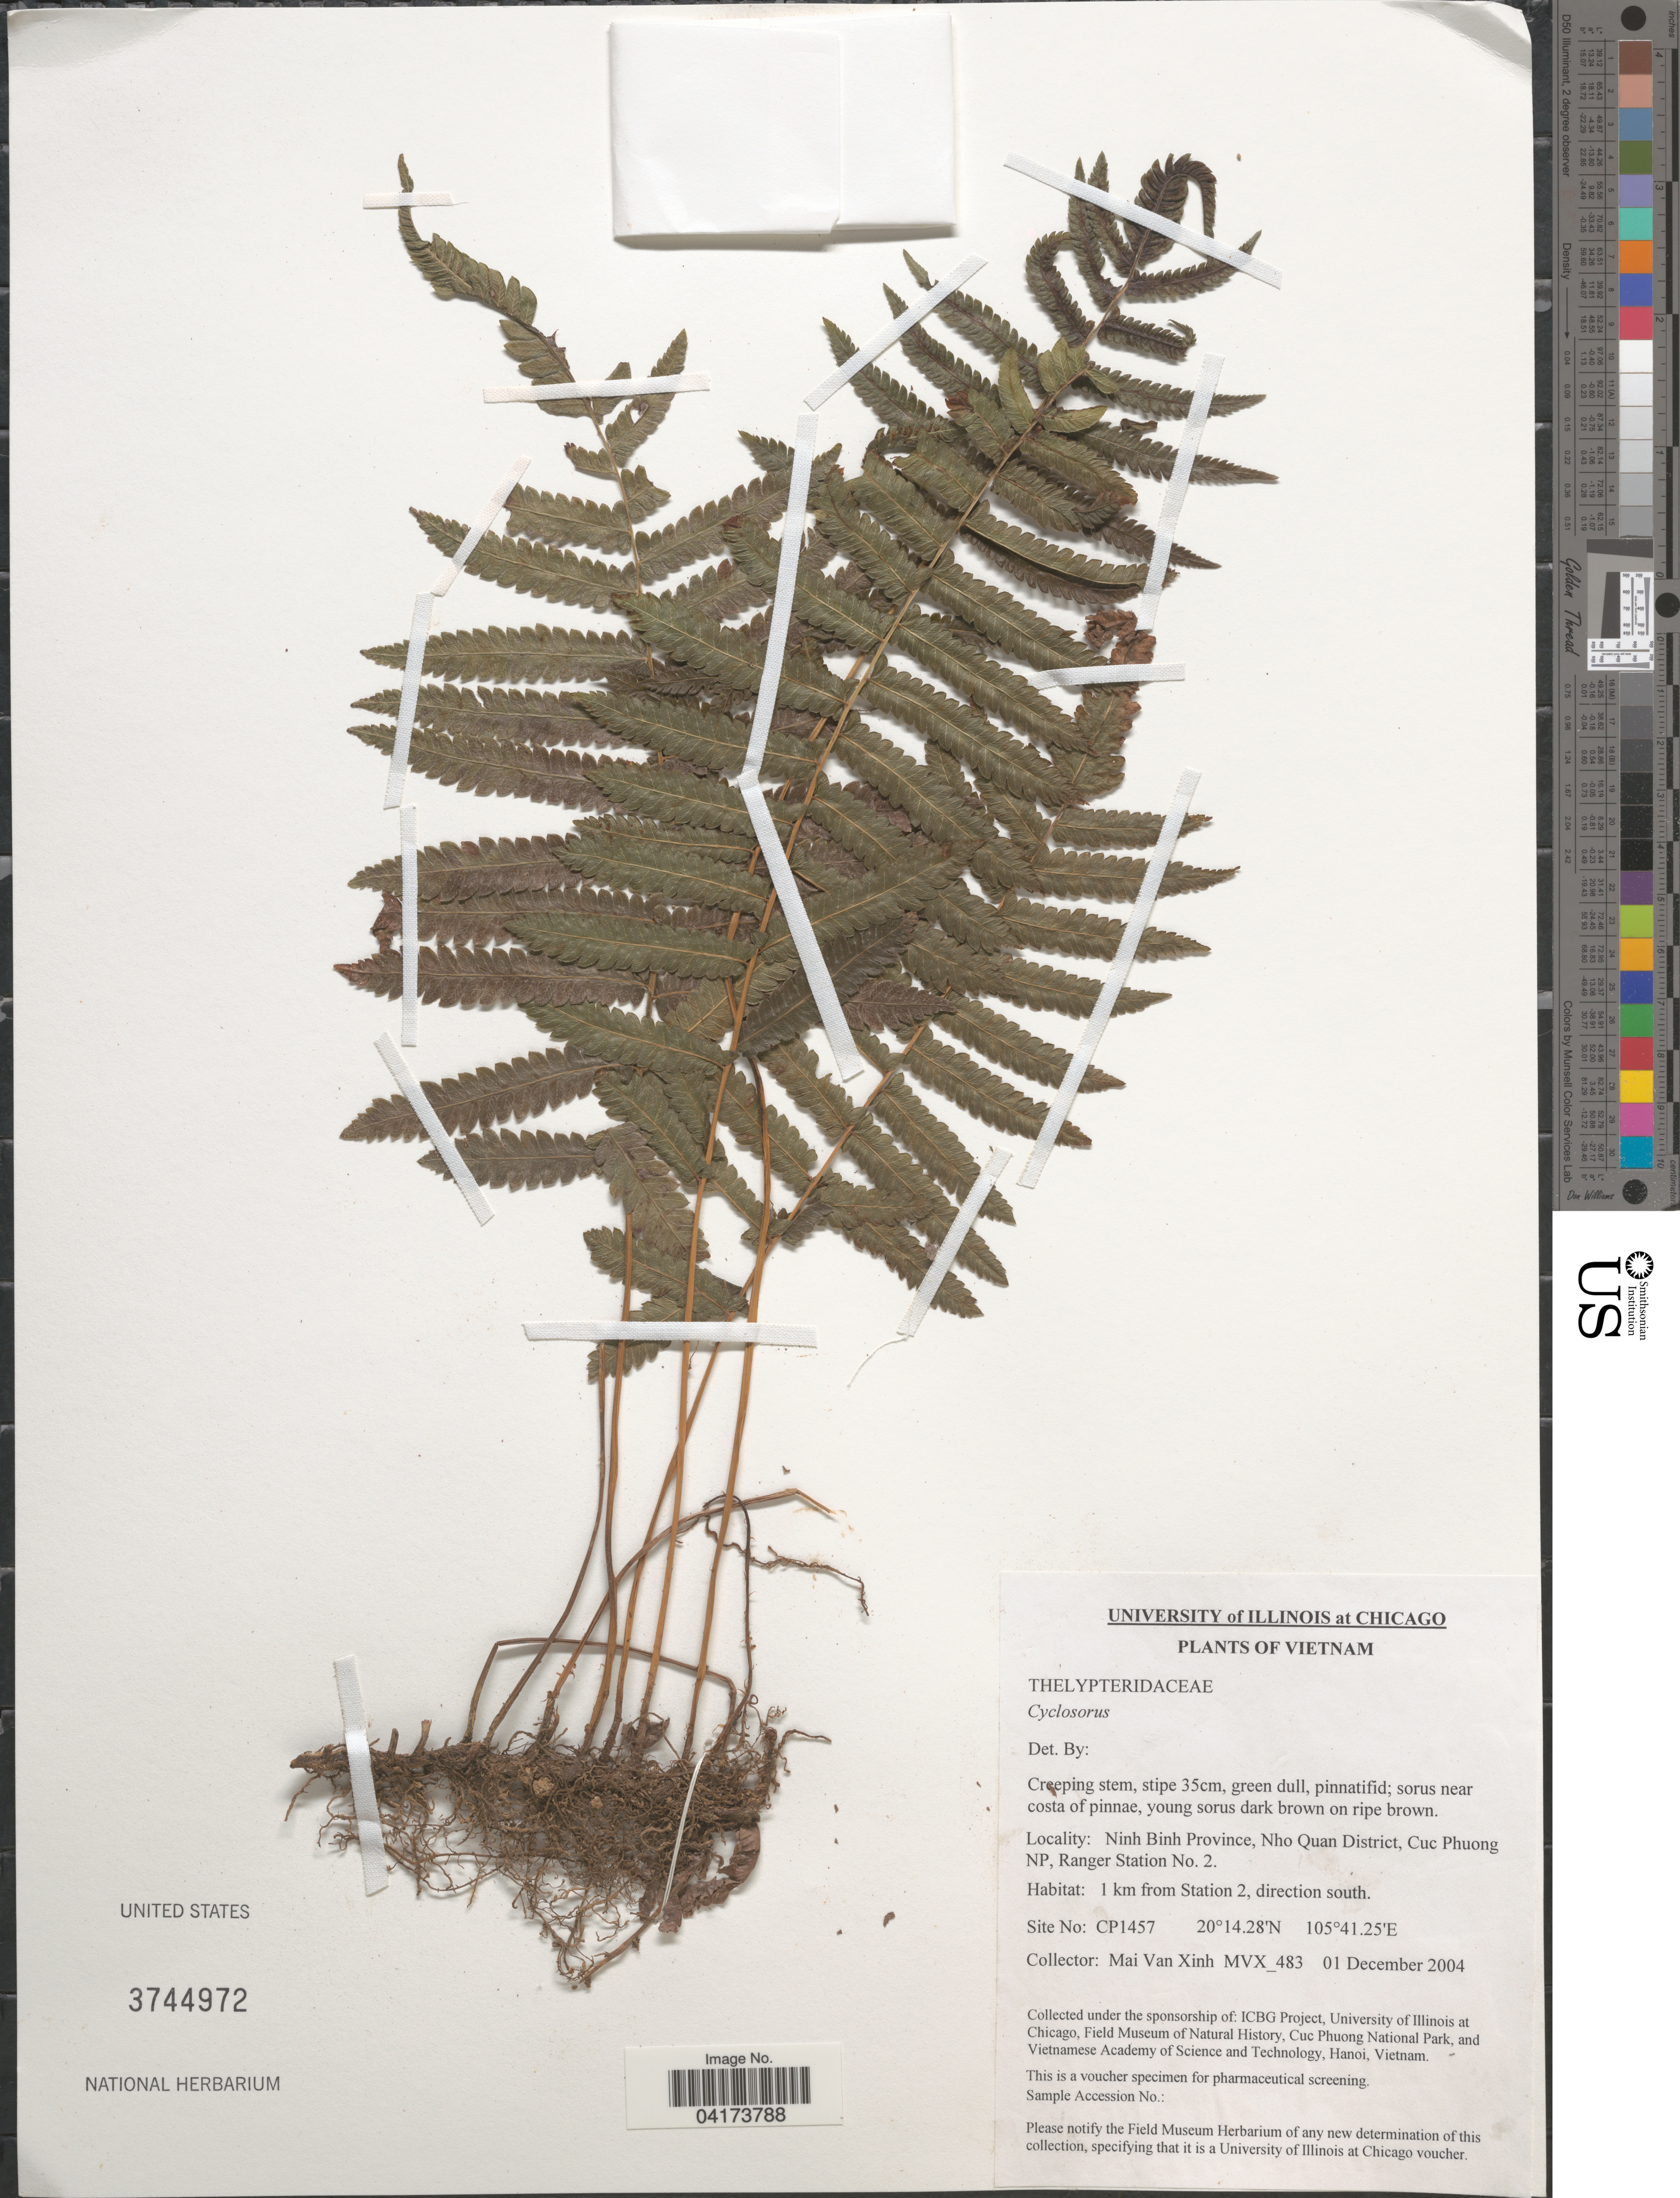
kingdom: Plantae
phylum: Tracheophyta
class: Polypodiopsida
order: Polypodiales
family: Thelypteridaceae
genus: Cyclosorus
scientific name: Cyclosorus sp.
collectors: M. Xinh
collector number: MVX483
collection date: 2004-12-01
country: Vietnam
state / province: Ninh Binh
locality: Nho Quan District, Cuc Phuong NP, Ranger Station No. 2. 1 km from Station 2, direction south.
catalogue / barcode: US 3744972